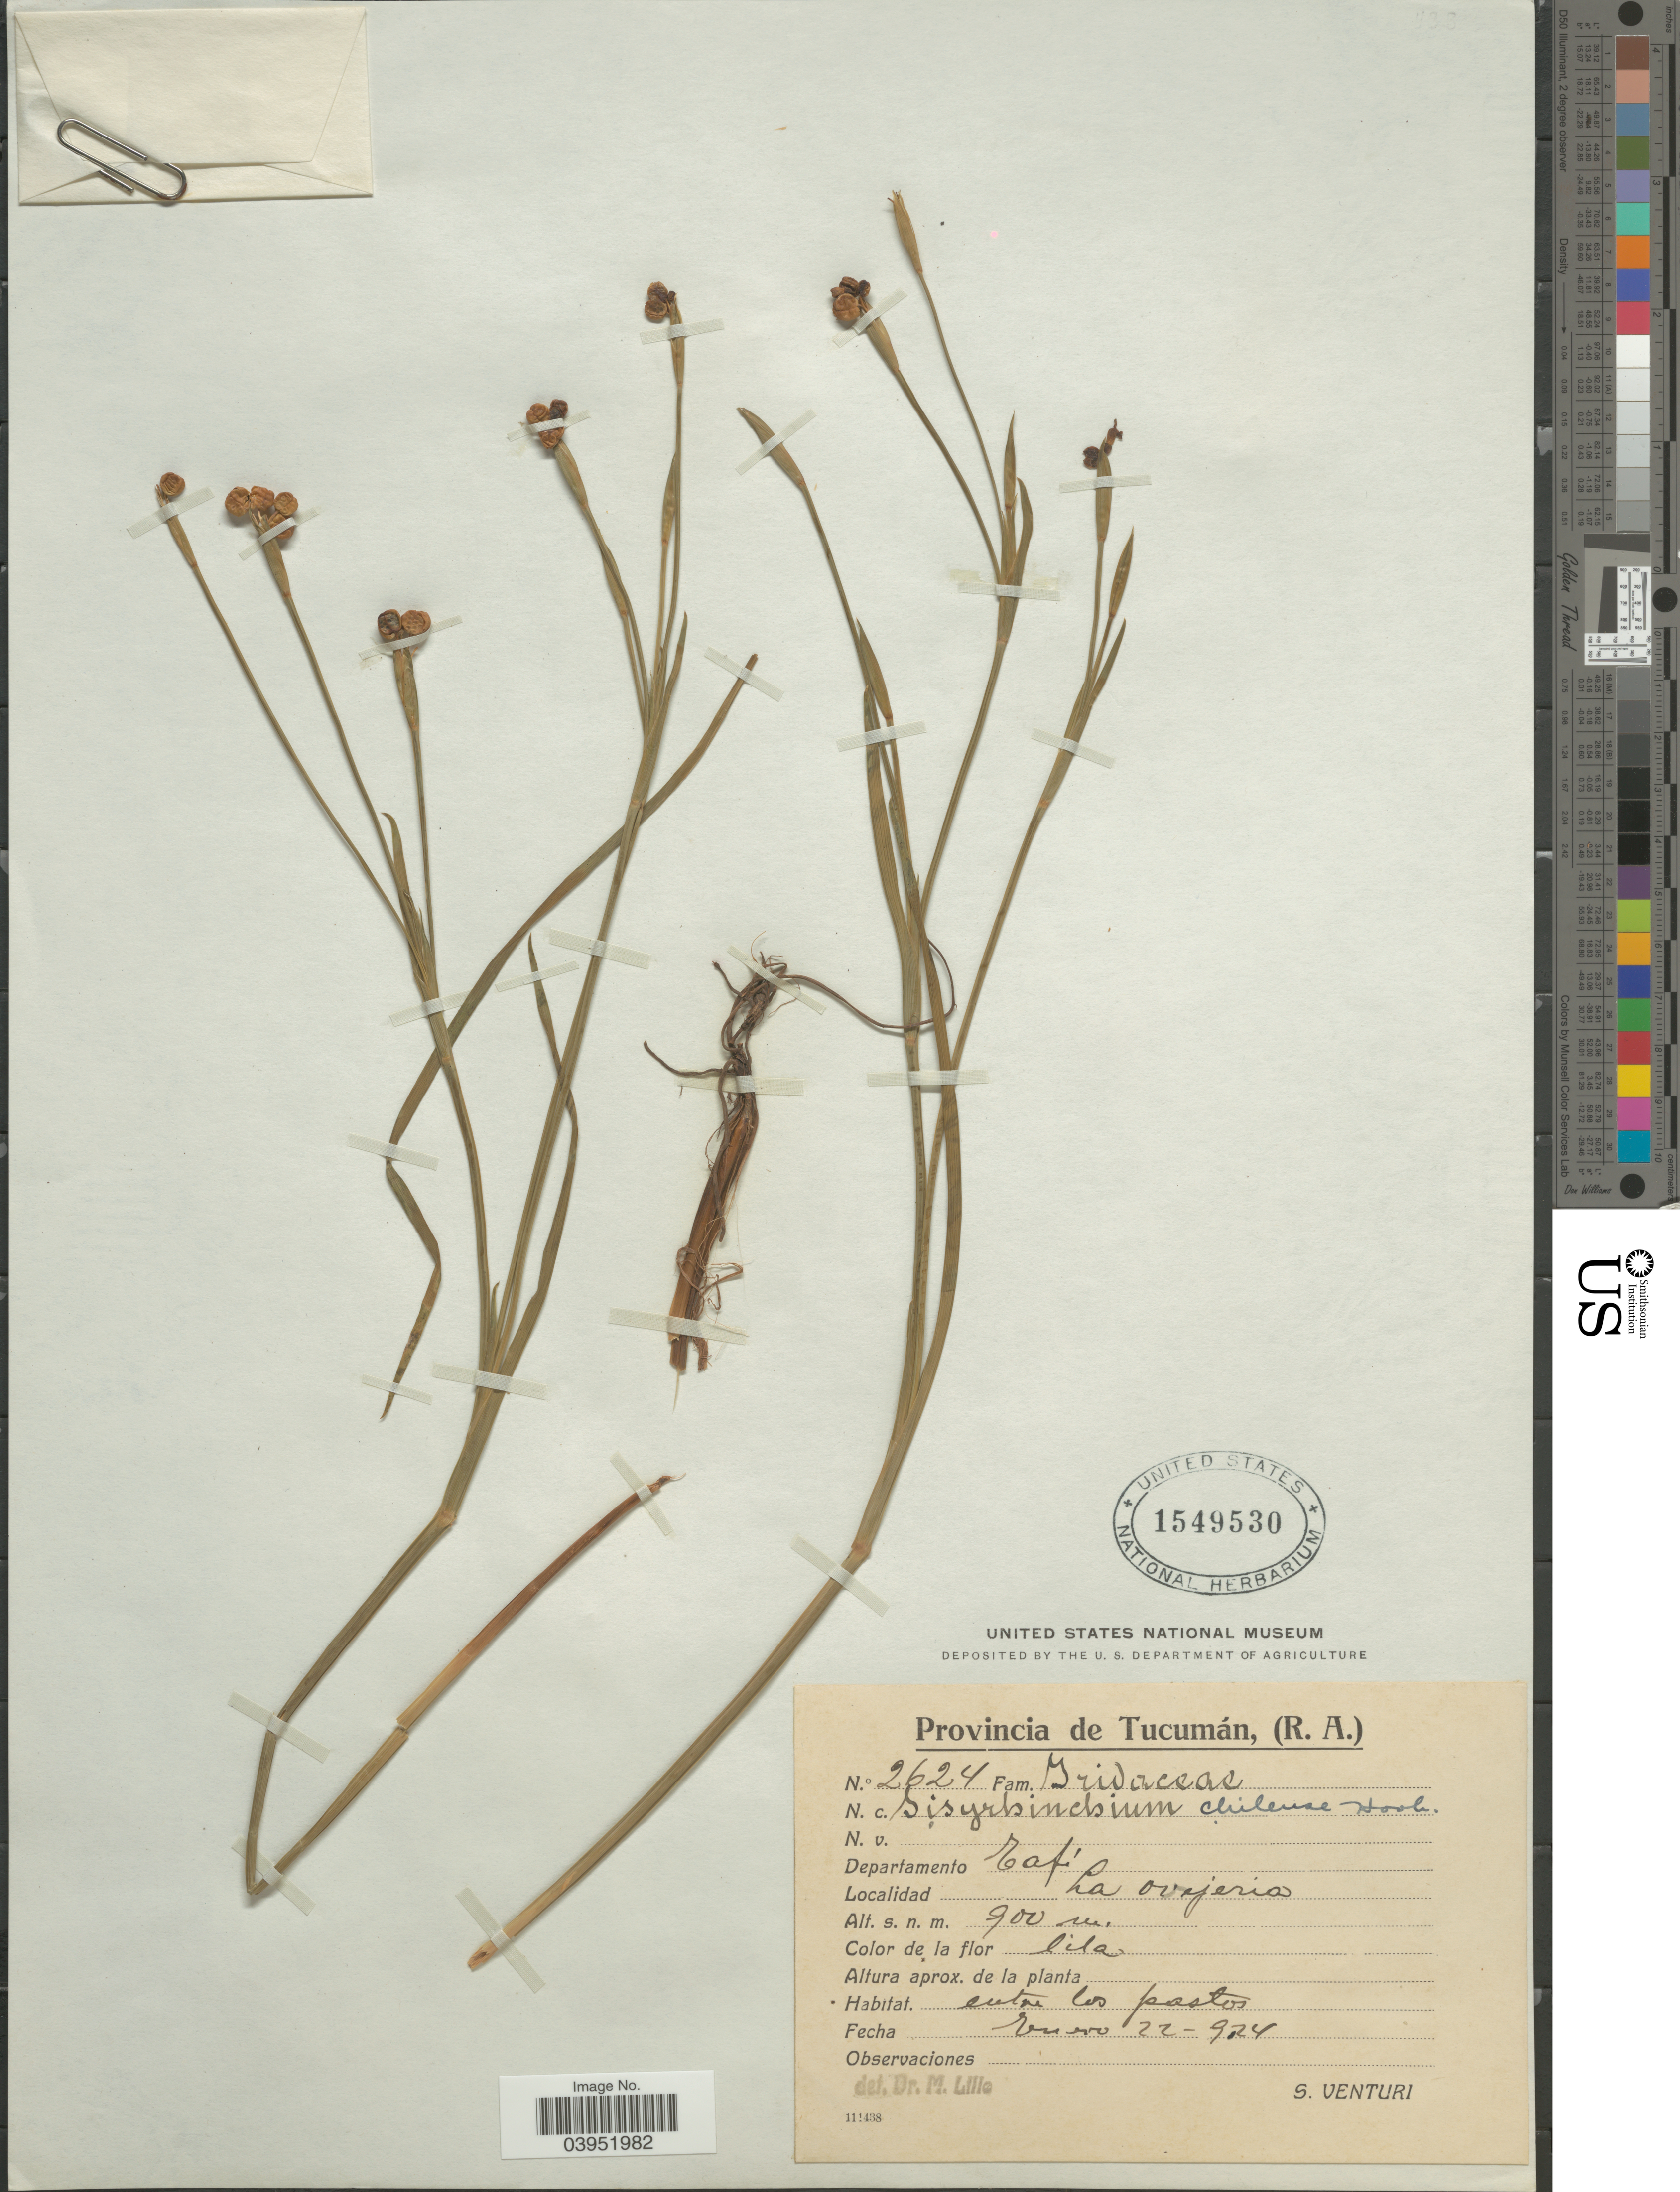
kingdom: Plantae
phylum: Tracheophyta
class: Liliopsida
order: Asparagales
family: Iridaceae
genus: Sisyrinchium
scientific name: Sisyrinchium chilense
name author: Hook.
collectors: S. Venturi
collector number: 2624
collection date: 1924-01-22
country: Argentina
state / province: Tucuman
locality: Departamento Tafí.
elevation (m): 900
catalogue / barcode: US 1549530